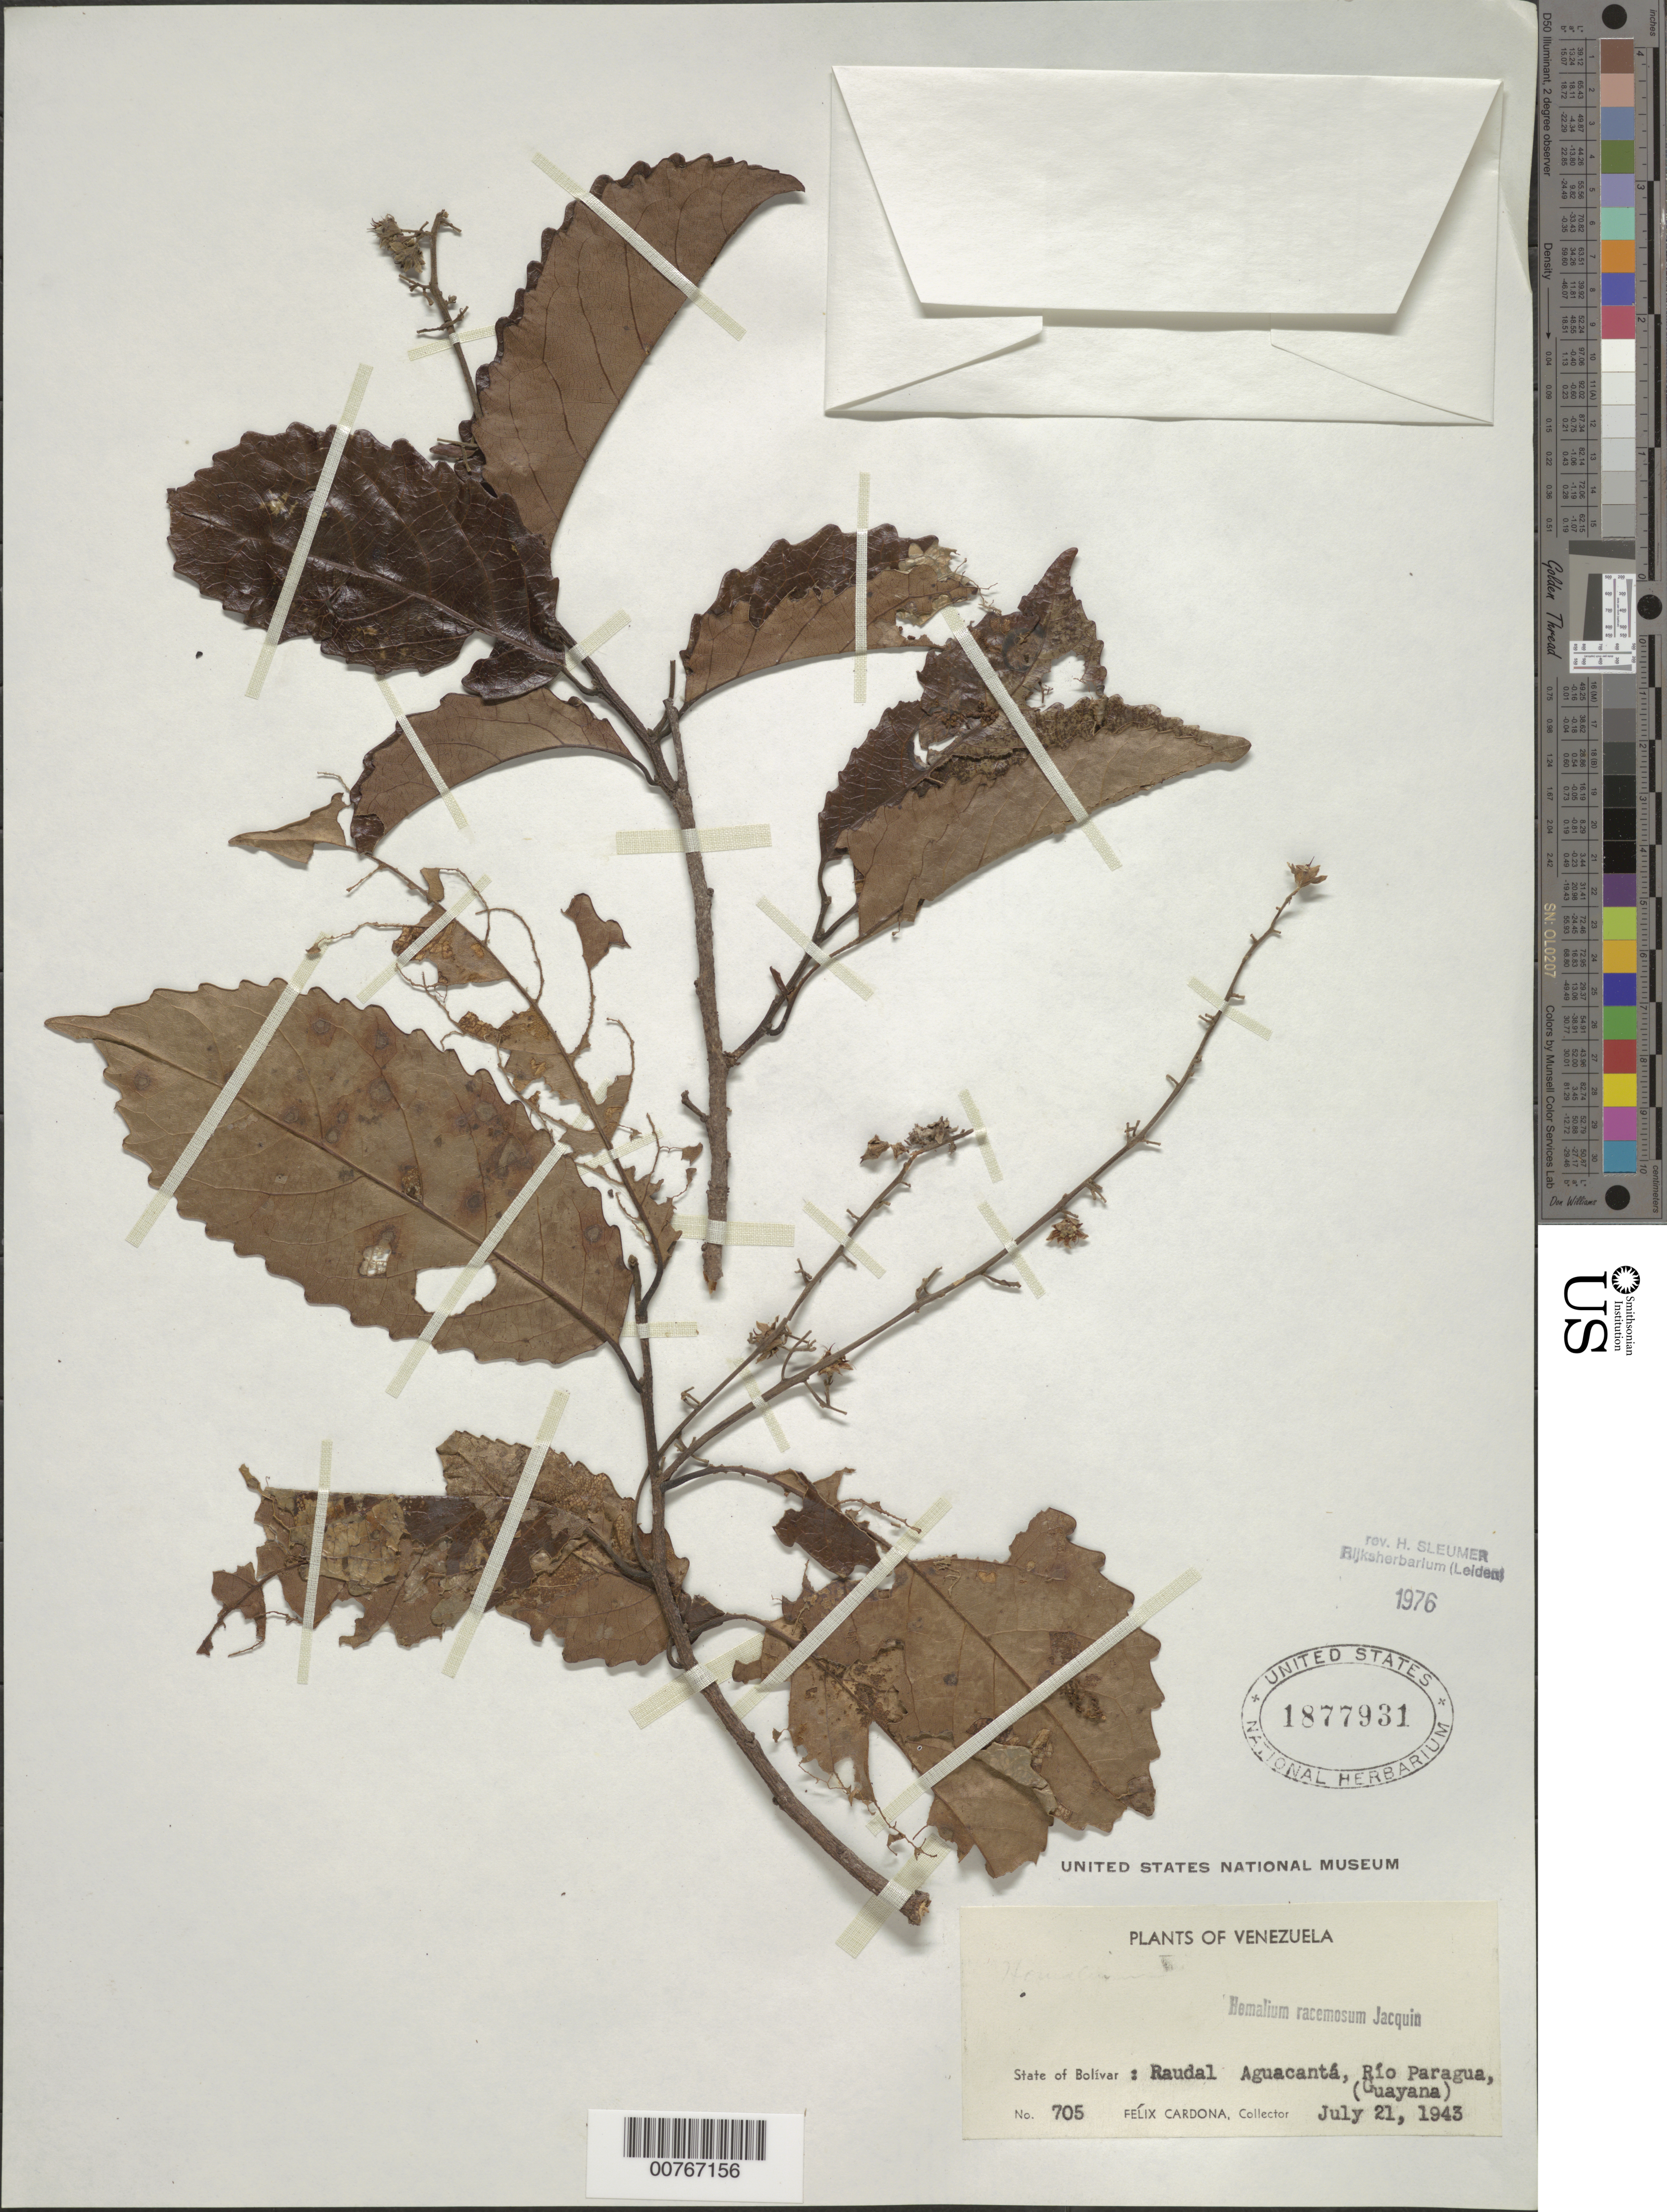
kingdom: Plantae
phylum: Tracheophyta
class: Magnoliopsida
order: Malpighiales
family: Salicaceae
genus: Homalium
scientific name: Homalium racemosum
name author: Jacq.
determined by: Sleumer, H. O.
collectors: F. Cardona Puig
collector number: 705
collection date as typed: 21-Jul-43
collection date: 1943-07-21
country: Venezuela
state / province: Bolívar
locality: Río Paragua, Raudal Aguacantá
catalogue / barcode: US 1877931